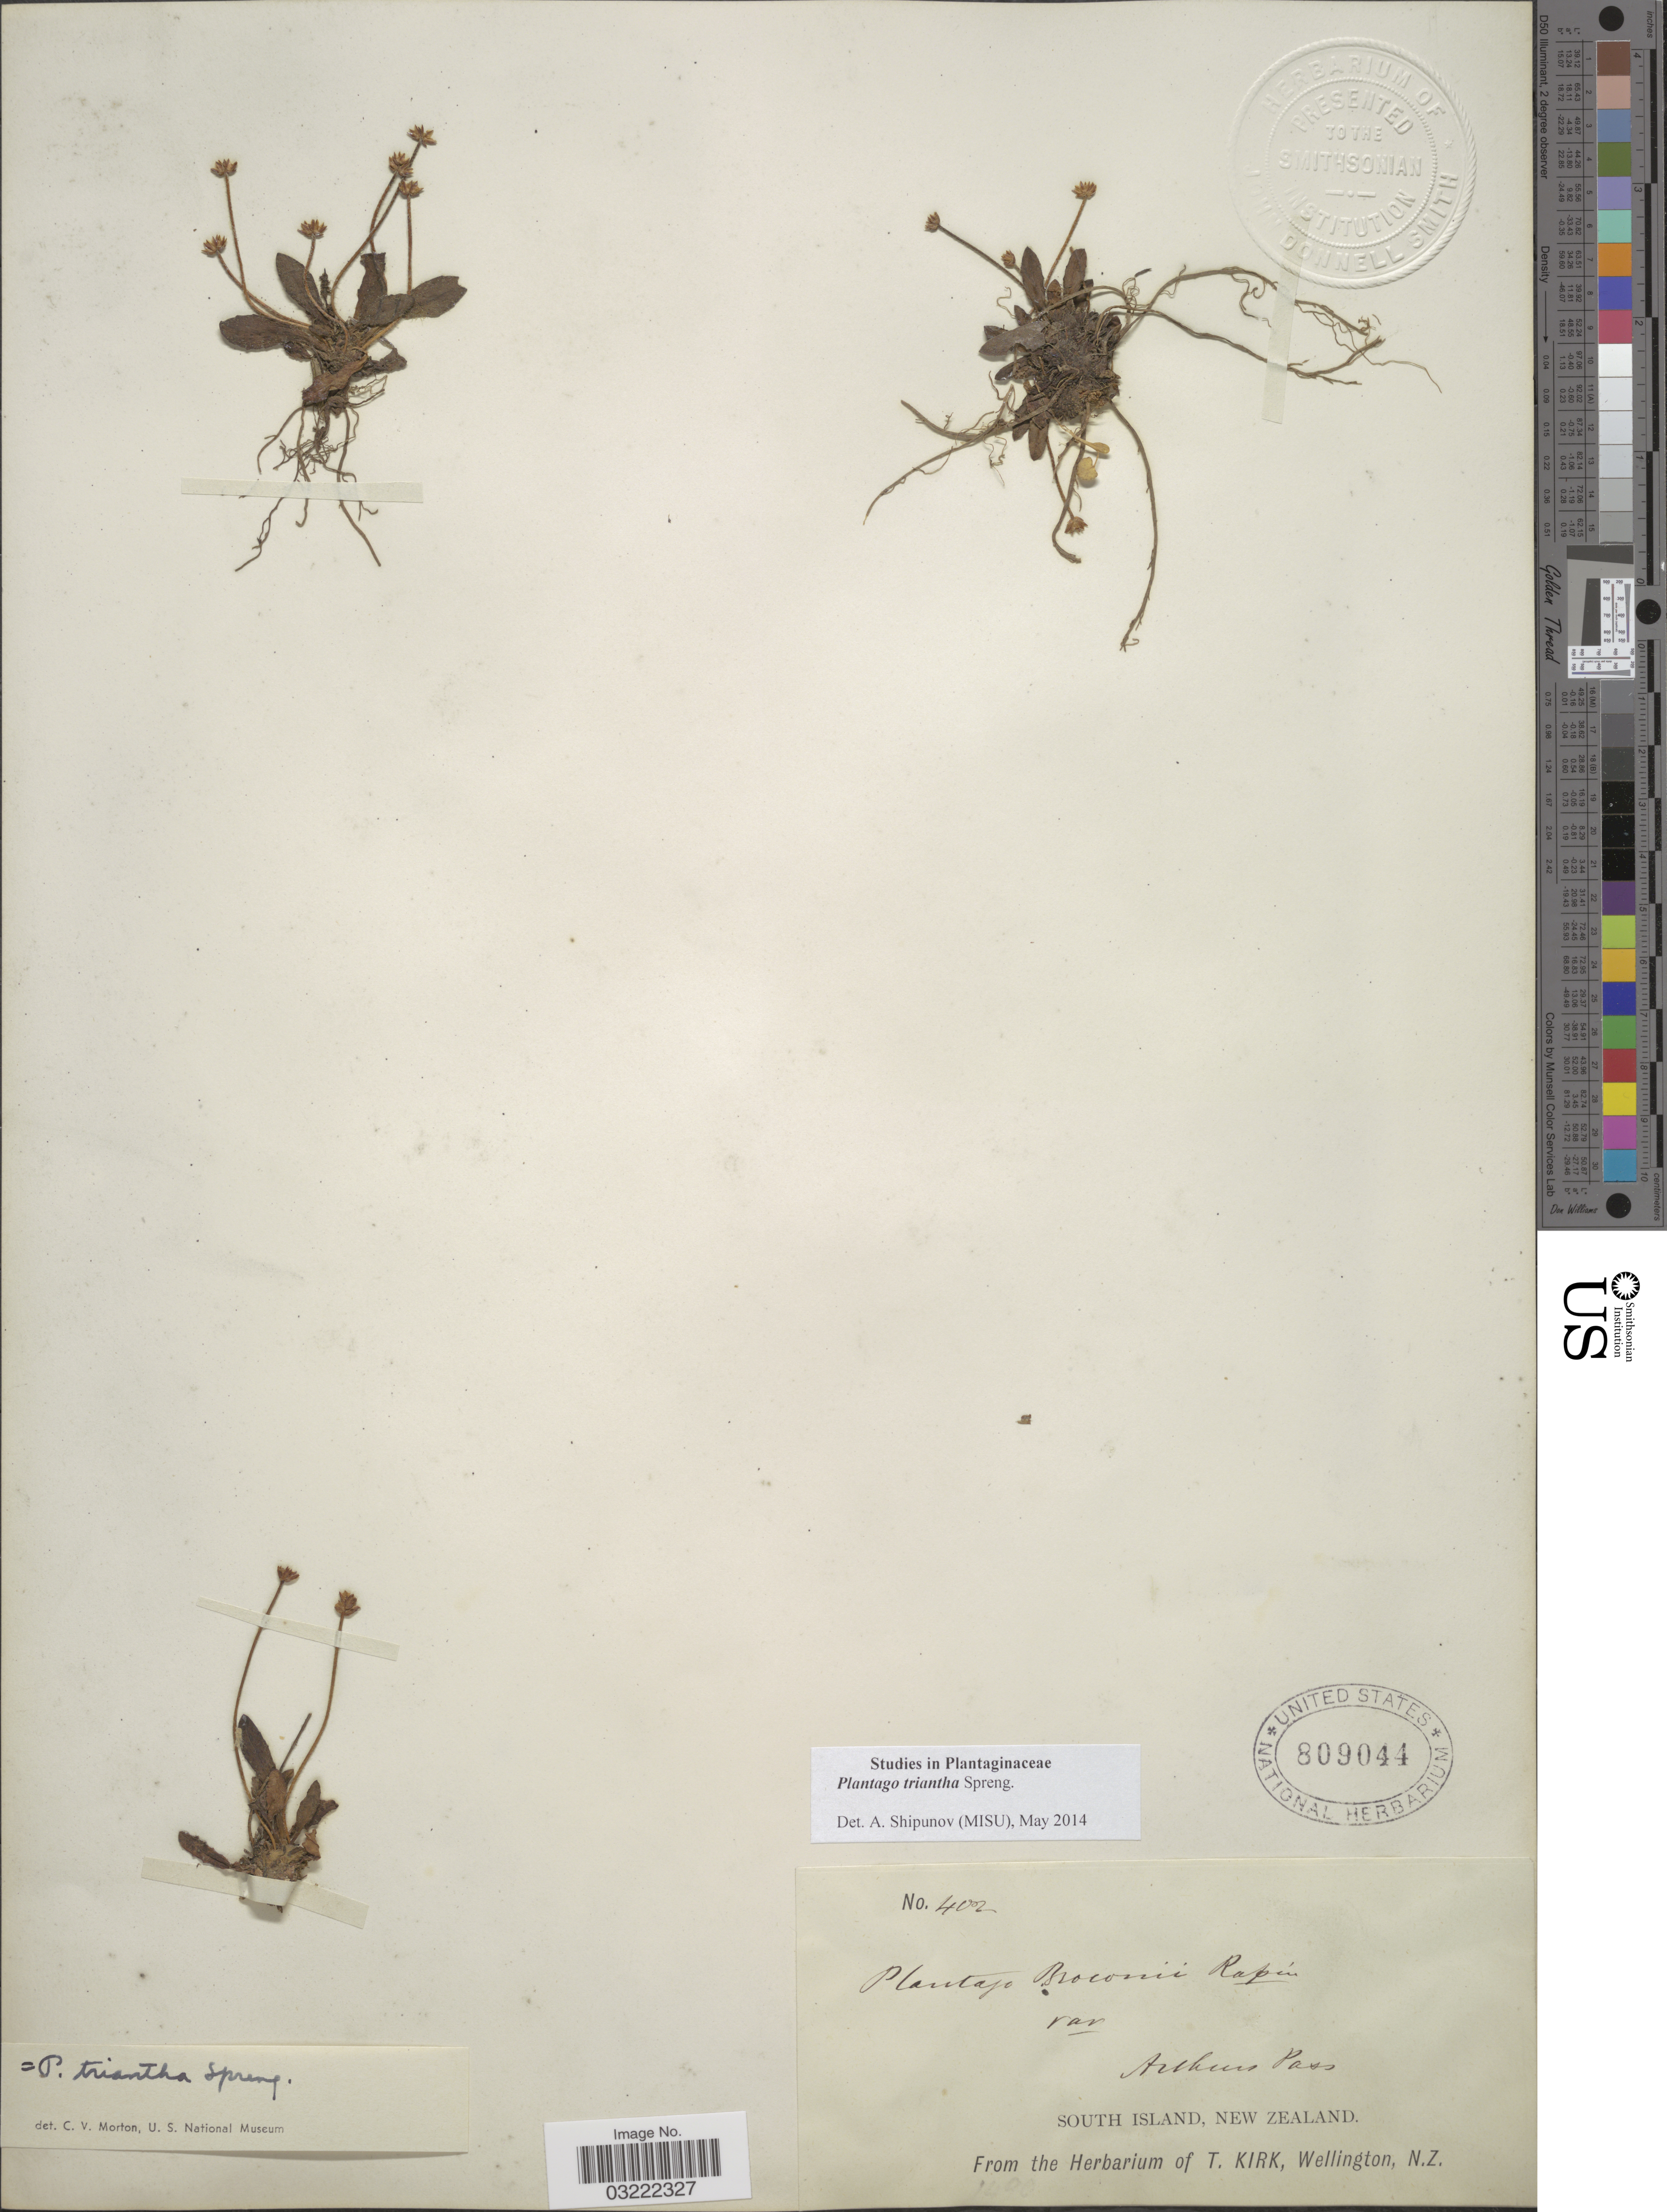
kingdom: Plantae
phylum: Tracheophyta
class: Magnoliopsida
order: Lamiales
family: Plantaginaceae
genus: Plantago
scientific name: Plantago triantha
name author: Spreng.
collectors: ex herb. T. Kirk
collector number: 402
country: New Zealand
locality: Arthurs Pass, South Island.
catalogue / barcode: US 809044